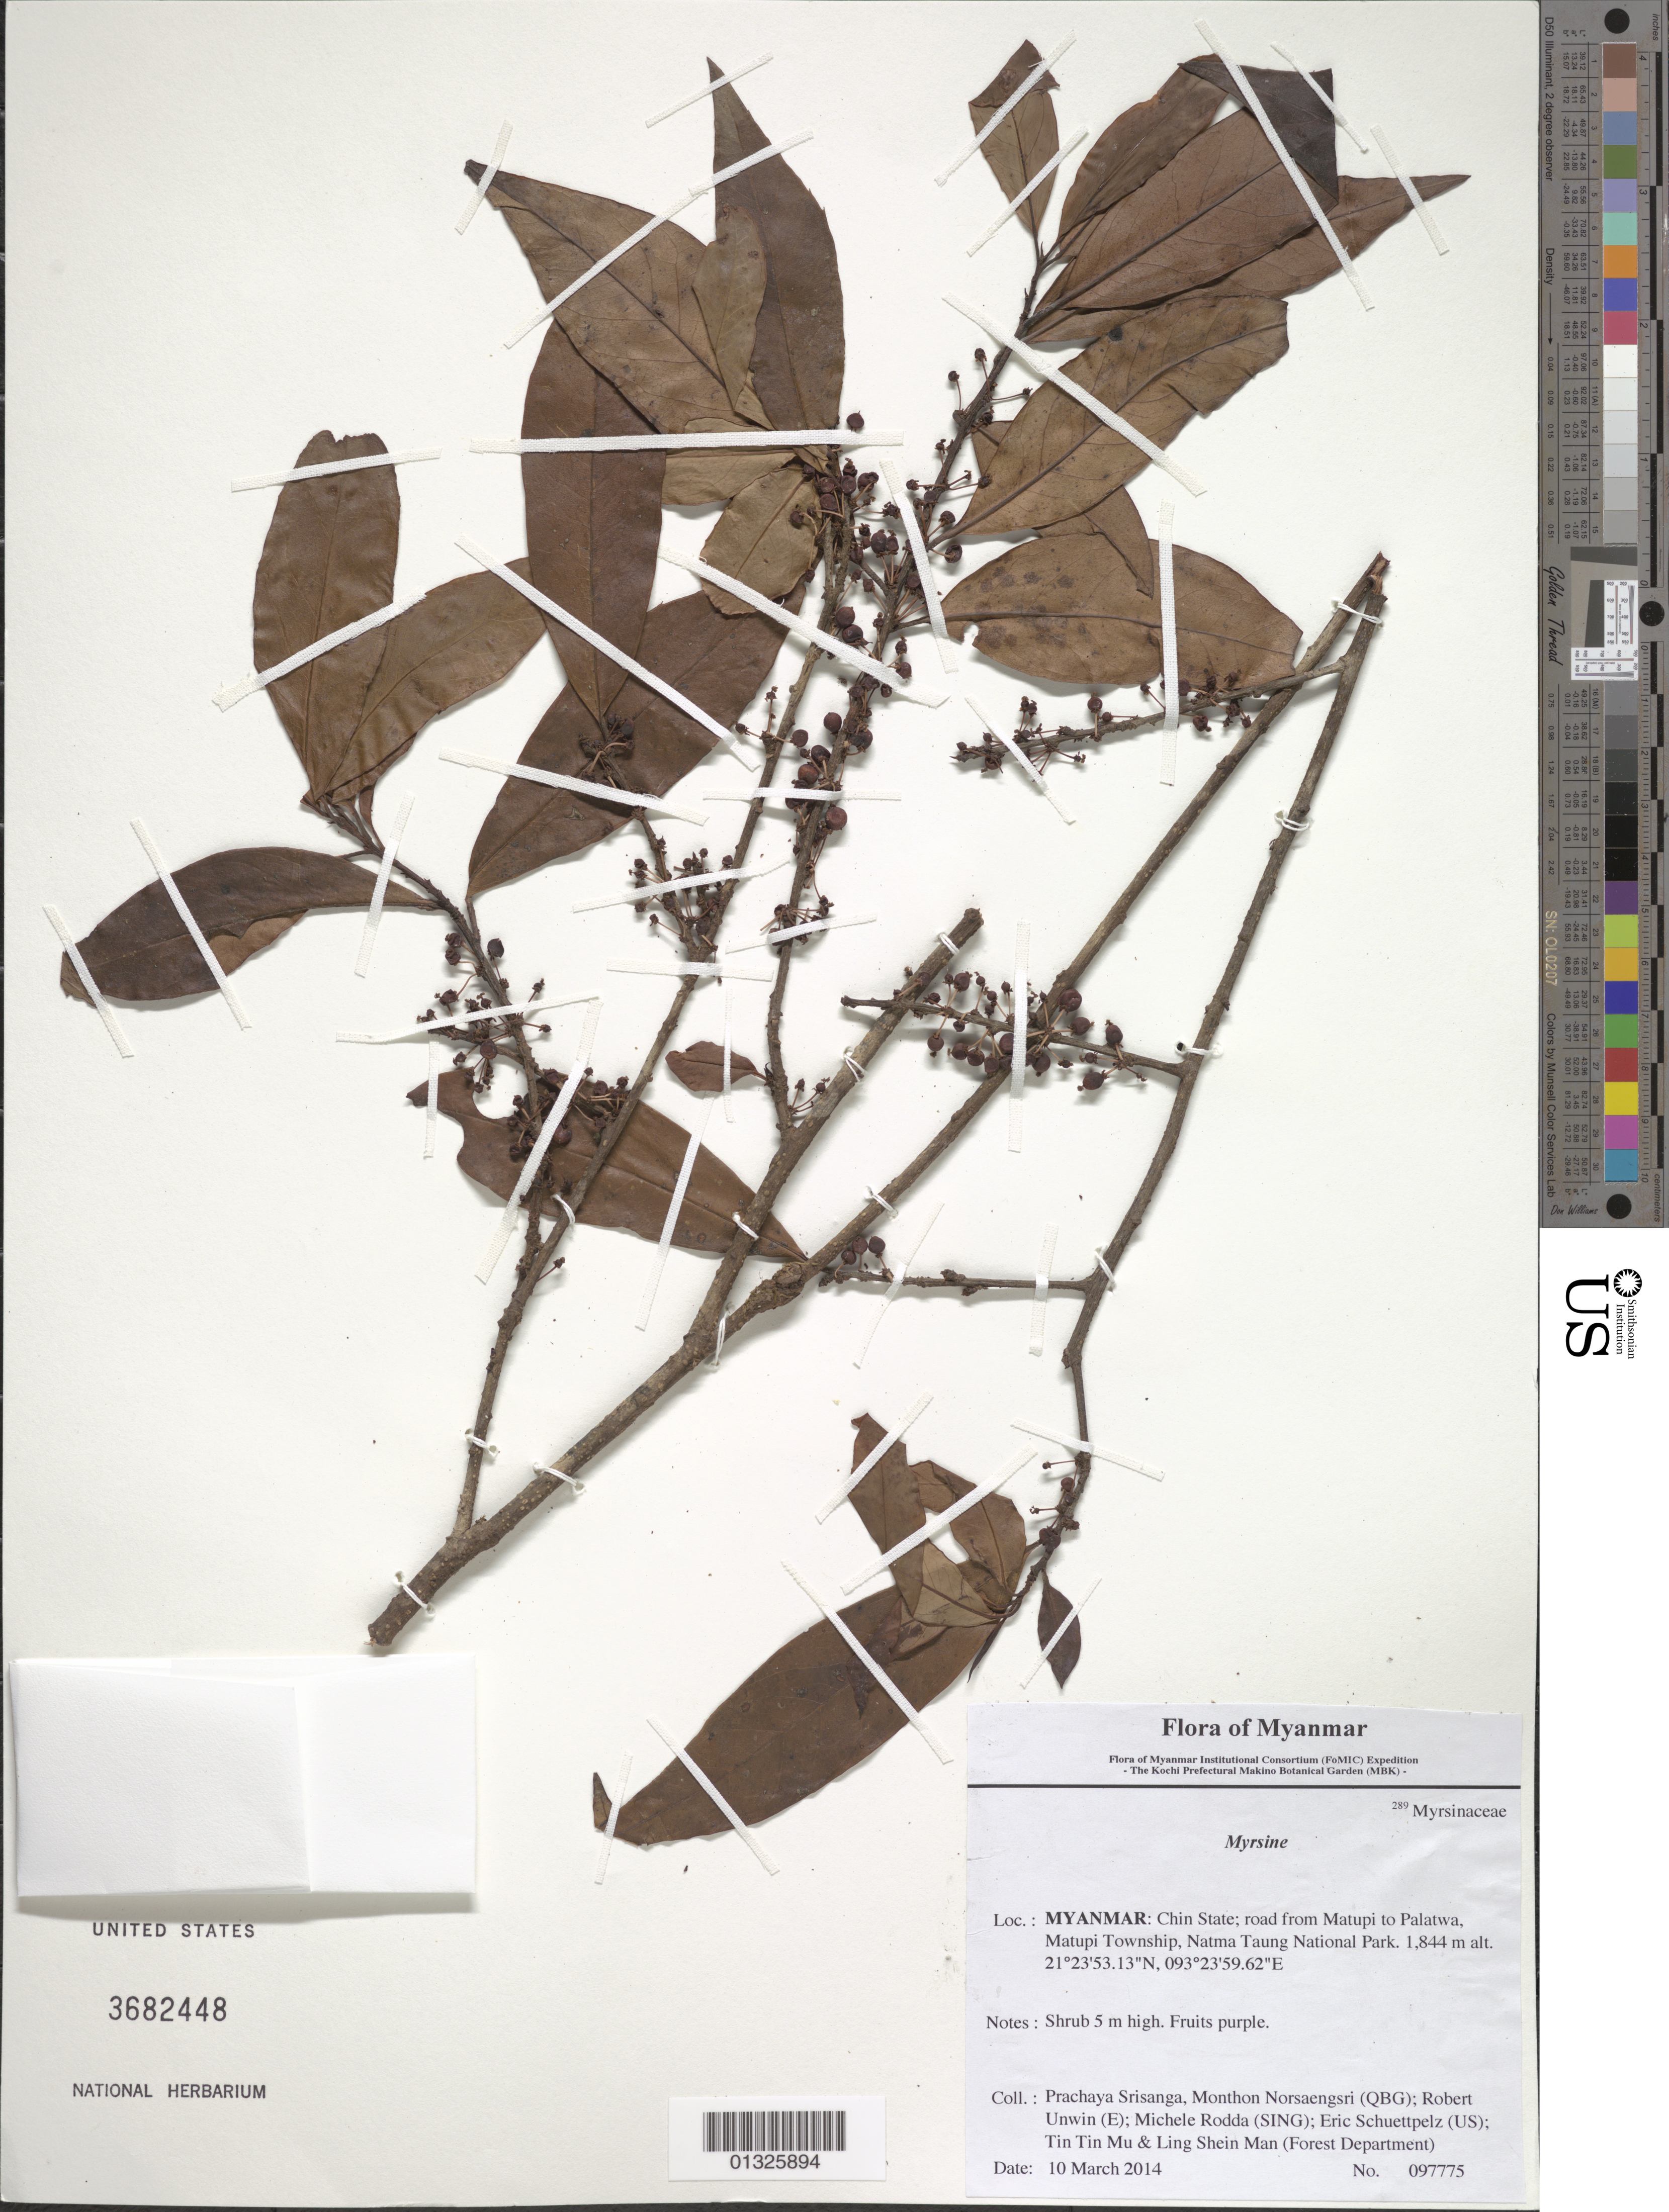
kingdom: Plantae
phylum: Tracheophyta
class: Magnoliopsida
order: Ericales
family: Primulaceae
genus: Myrsine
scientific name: Myrsine sp.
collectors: P. Srisanga, M. Norsaengsri, R. Unwin, M. Rodda, E. Schuettpelz, Tin Tin Mu & Ling Shein Man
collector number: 97775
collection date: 2014-03-10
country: Myanmar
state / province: Chin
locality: Road from Matupi to Palatwa, Matupi Township, Natma Taung National Park.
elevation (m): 1844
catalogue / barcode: US 3682448